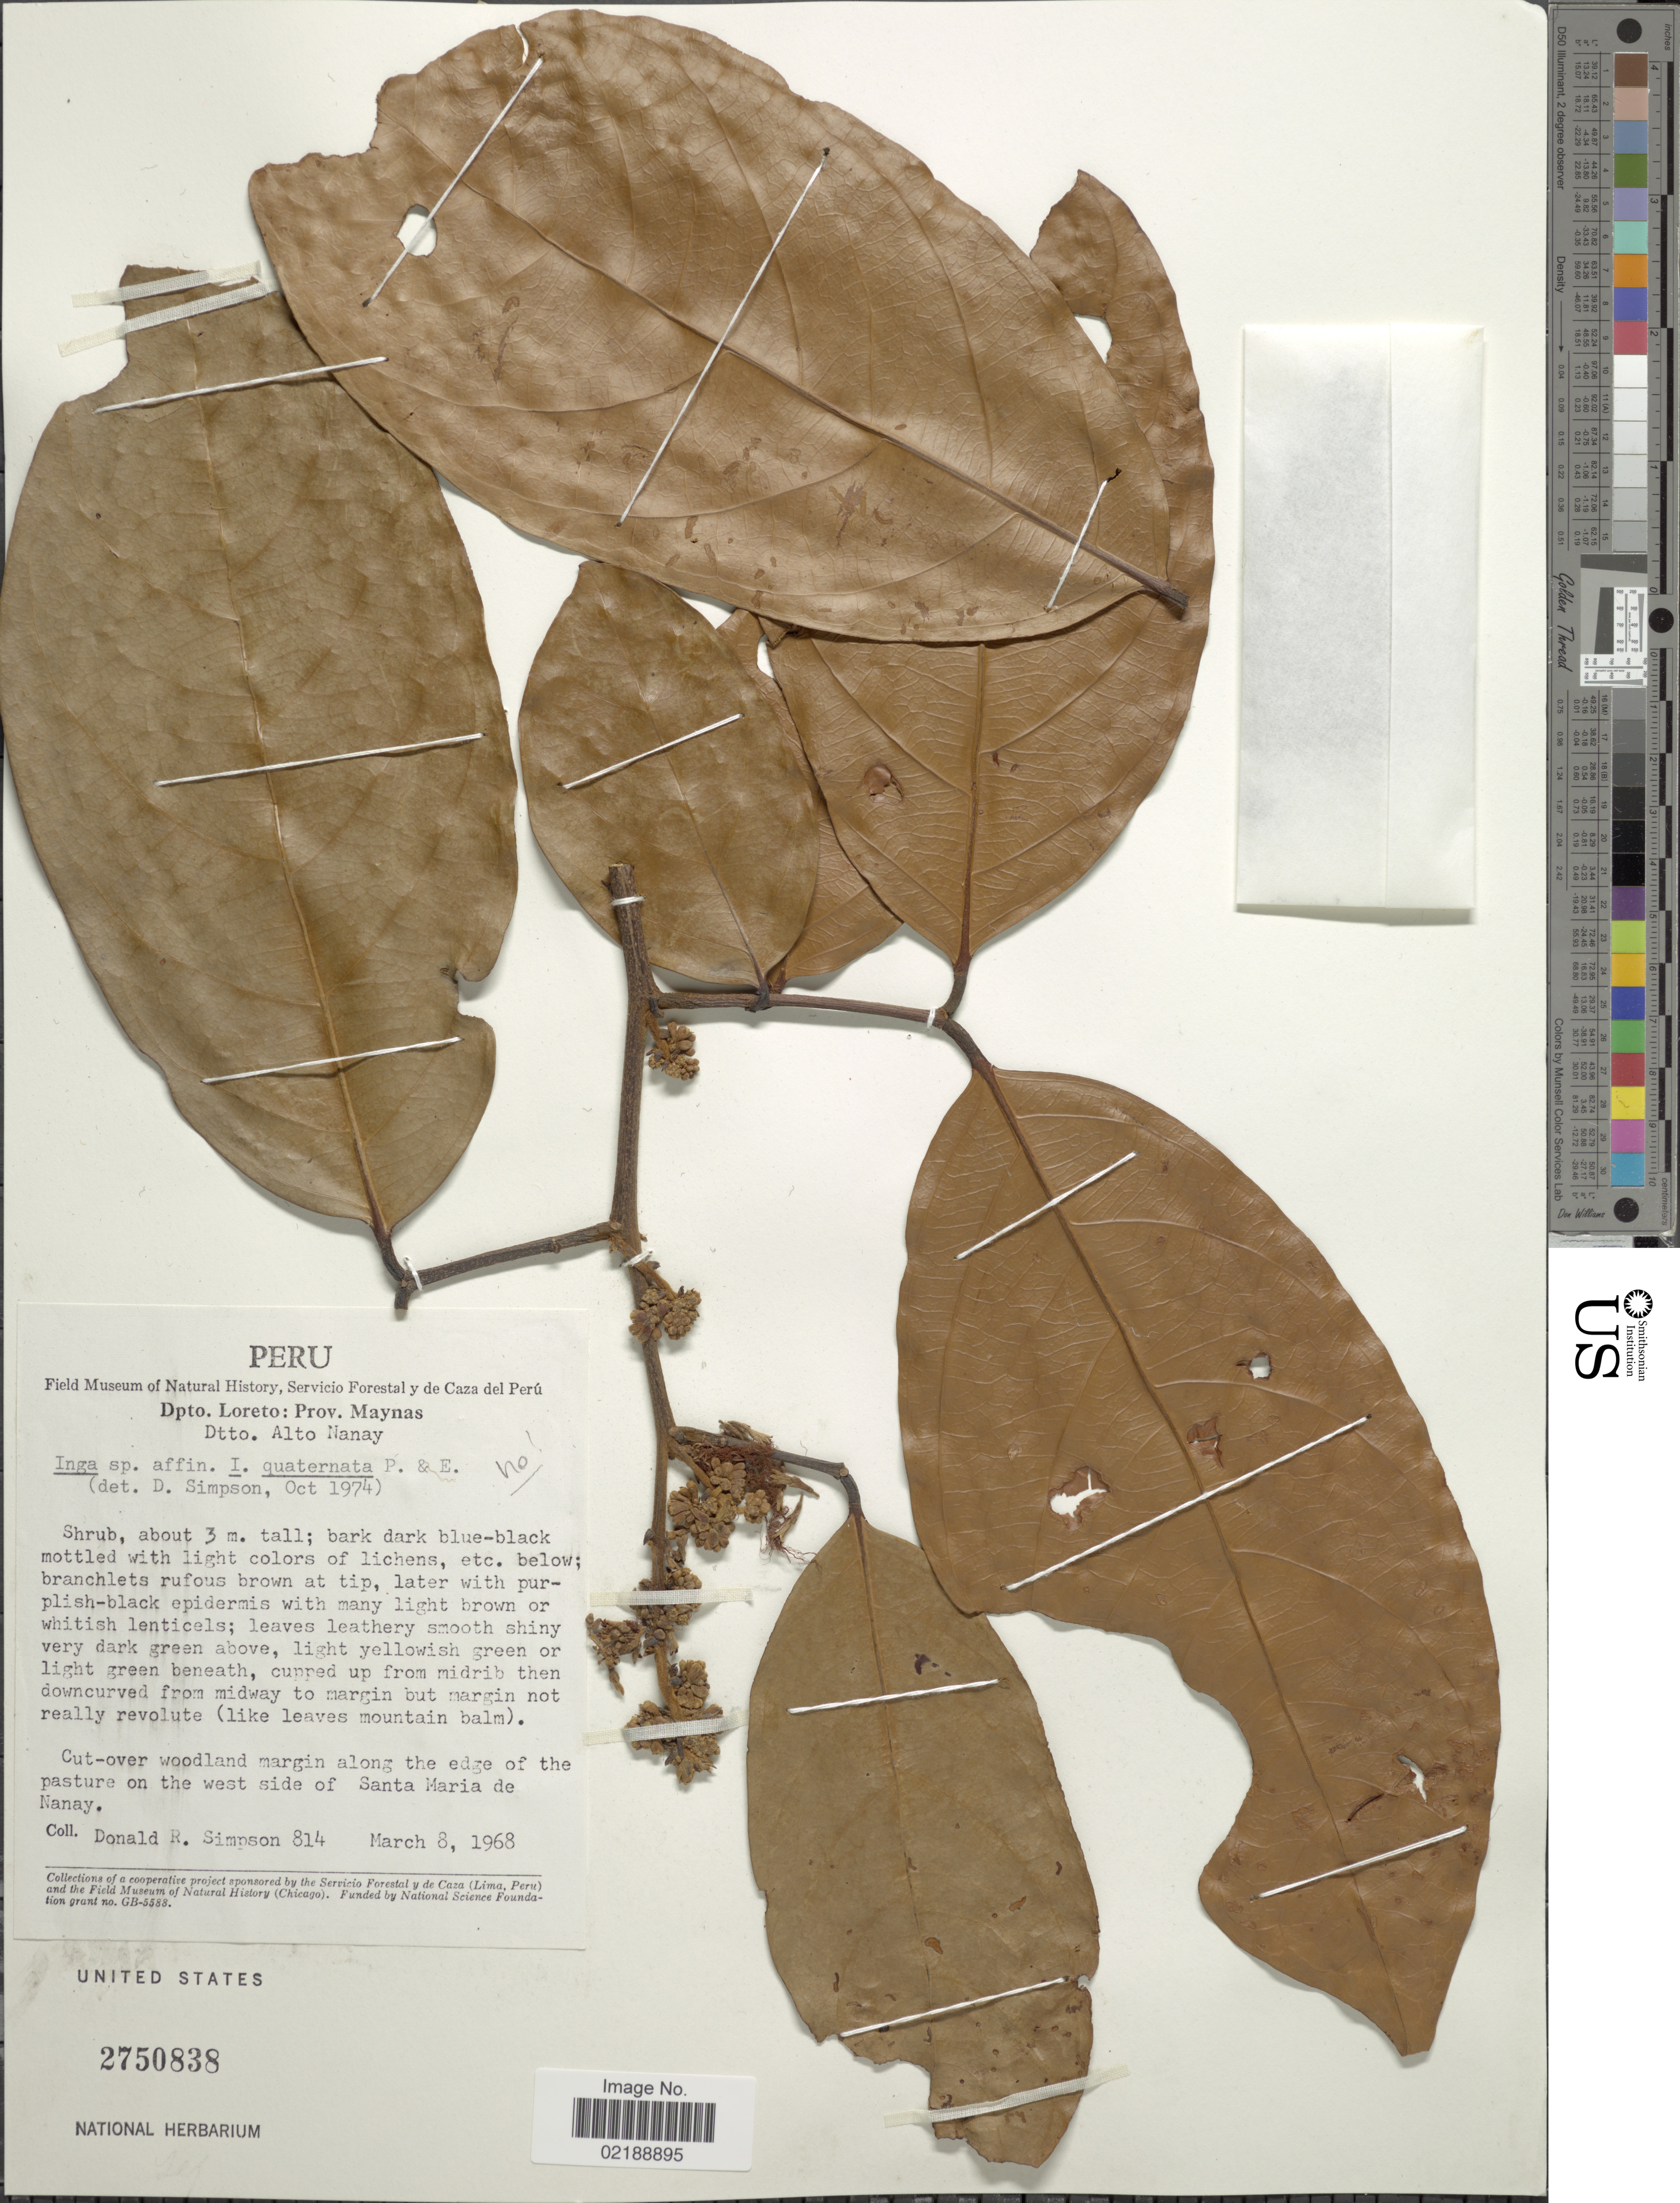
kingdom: Plantae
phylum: Tracheophyta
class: Magnoliopsida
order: Fabales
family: Fabaceae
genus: Inga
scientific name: Inga nobilis subsp. quaternata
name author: (Poepp. & Endl.) T.D. Penn.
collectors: D. R. Simpson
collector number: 814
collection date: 1968-03-08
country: Peru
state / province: Loreto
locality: Dpto. Loreto: Prov. Maynas Dtto Alto Nanay, Cut-over woodland margin along the edge of the pasture on the west side of Santa Maria de Nanay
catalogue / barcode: US 2750838